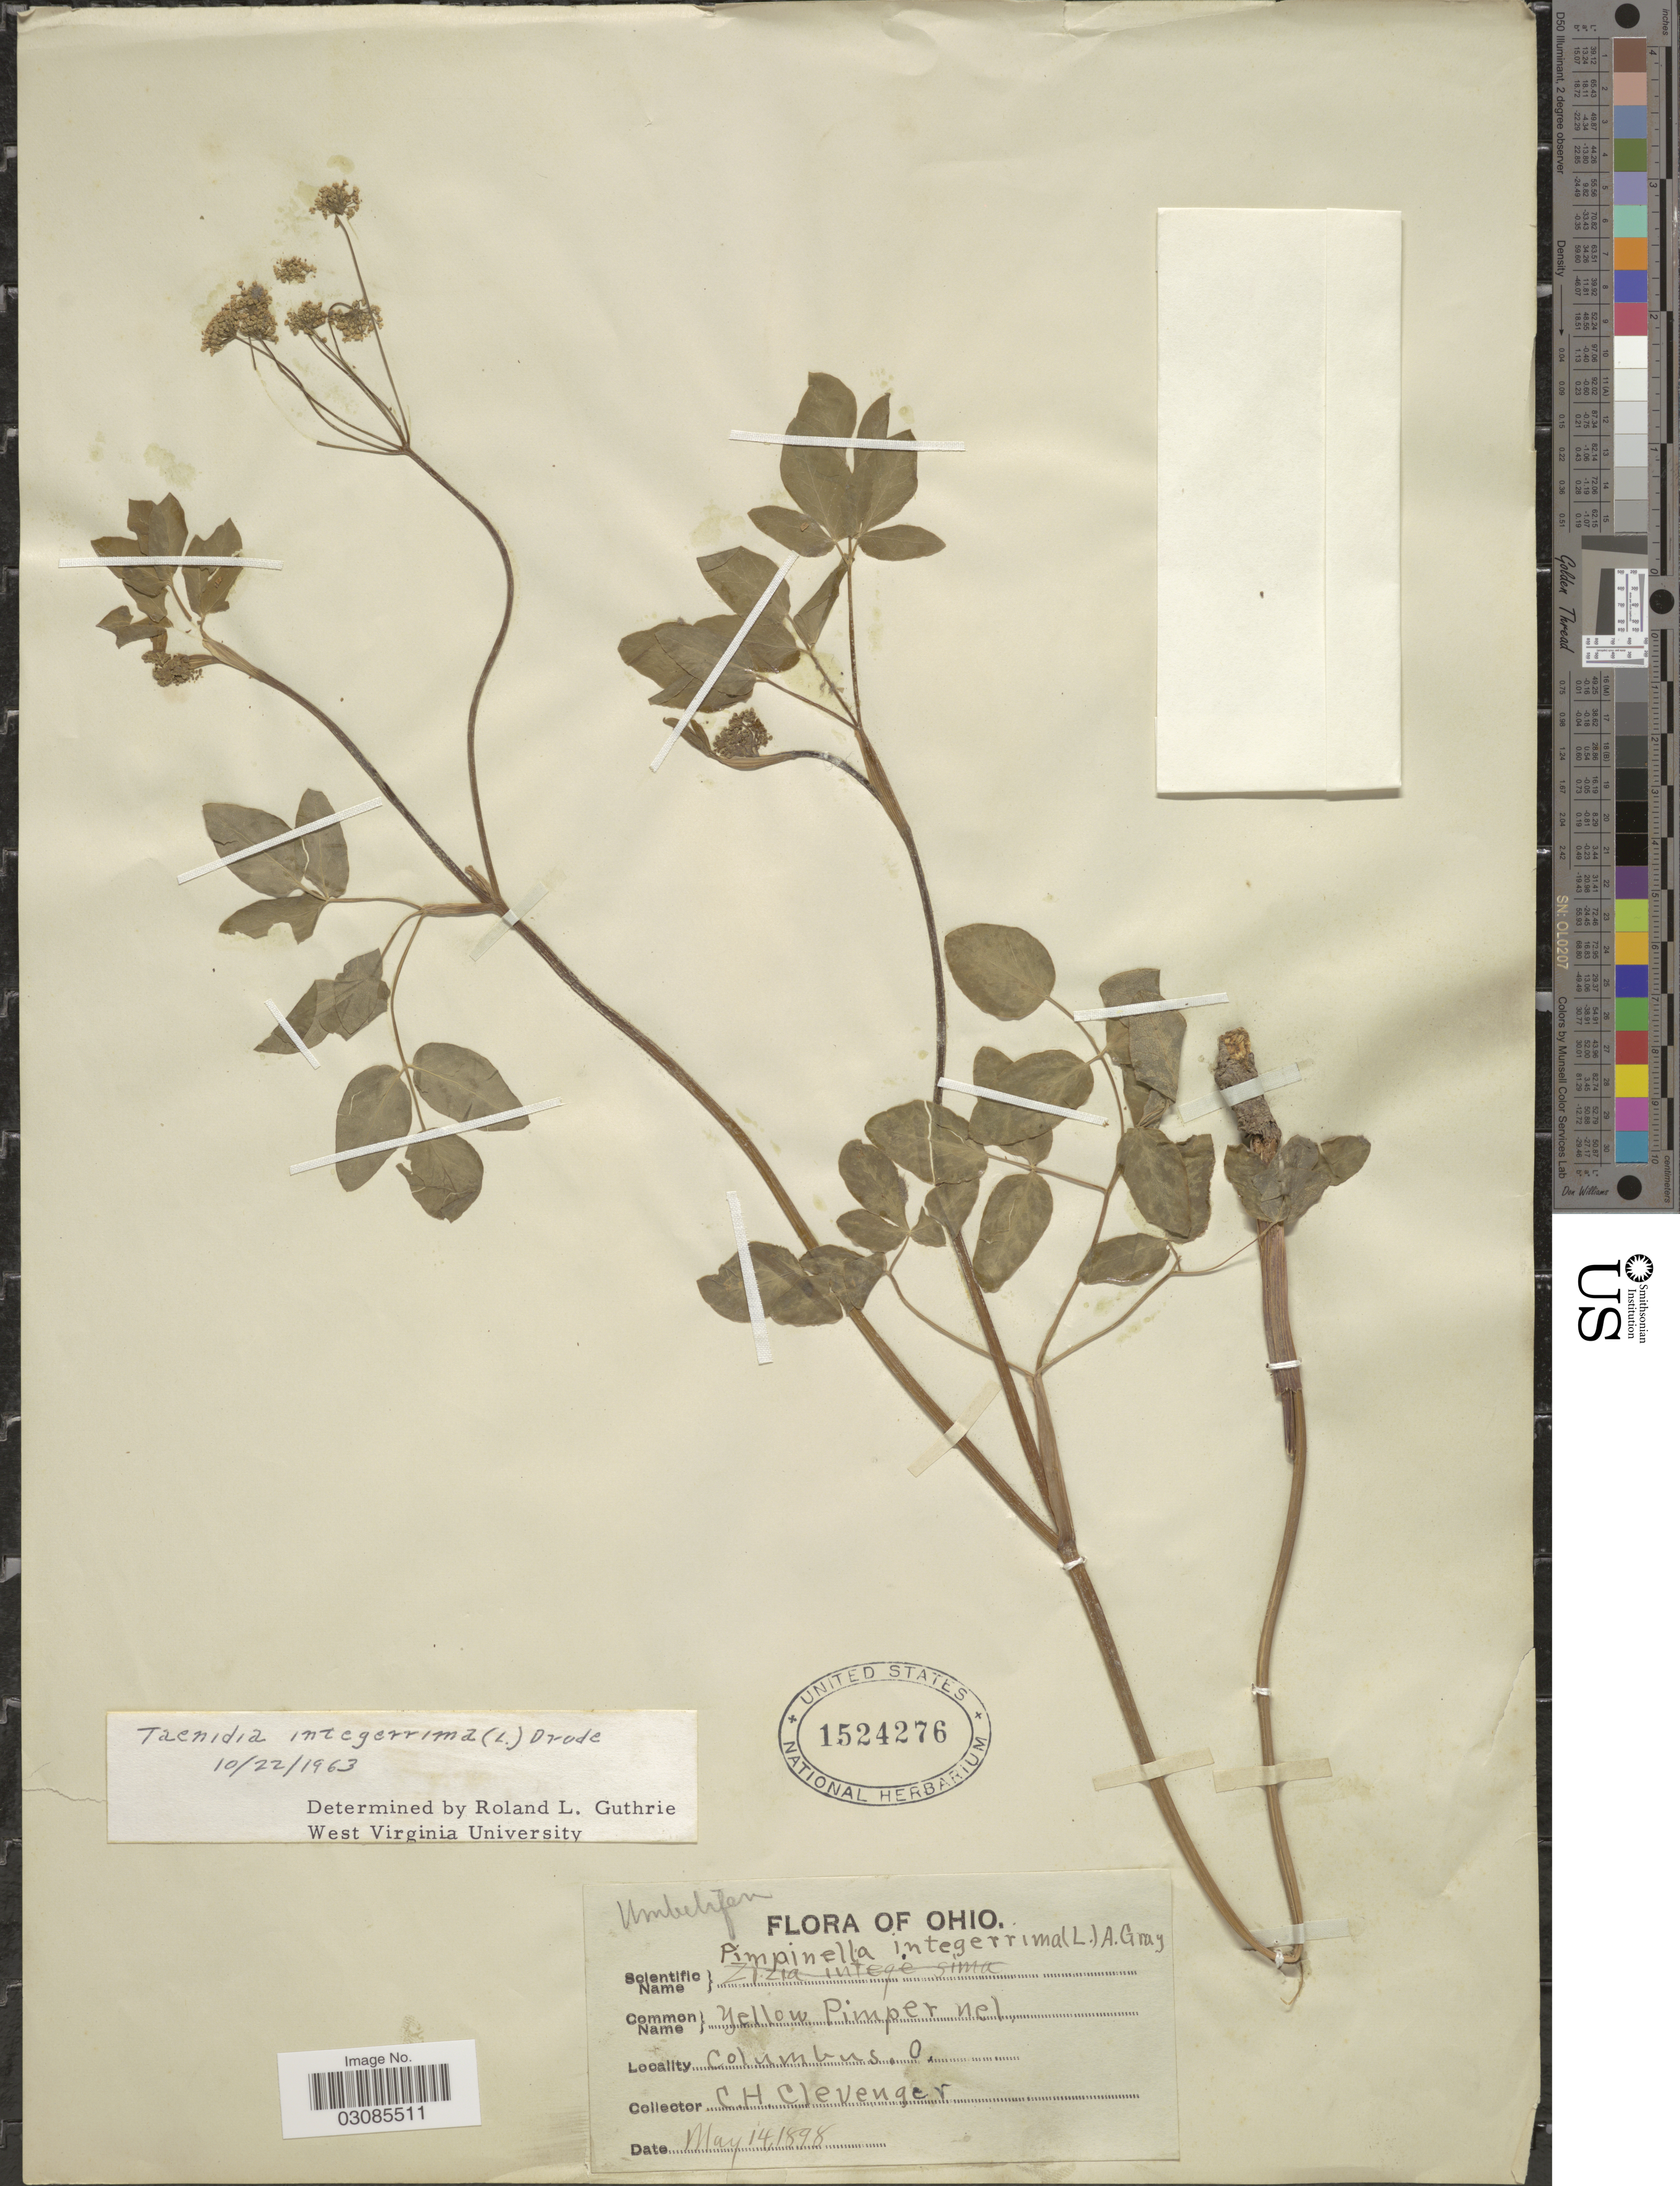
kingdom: Plantae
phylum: Tracheophyta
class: Magnoliopsida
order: Apiales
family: Apiaceae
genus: Taenidia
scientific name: Taenidia integerrima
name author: (L.) Drude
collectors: C. H. Clevenger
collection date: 1898-05-14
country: United States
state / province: Ohio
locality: Columbus, O.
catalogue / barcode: US 1524276